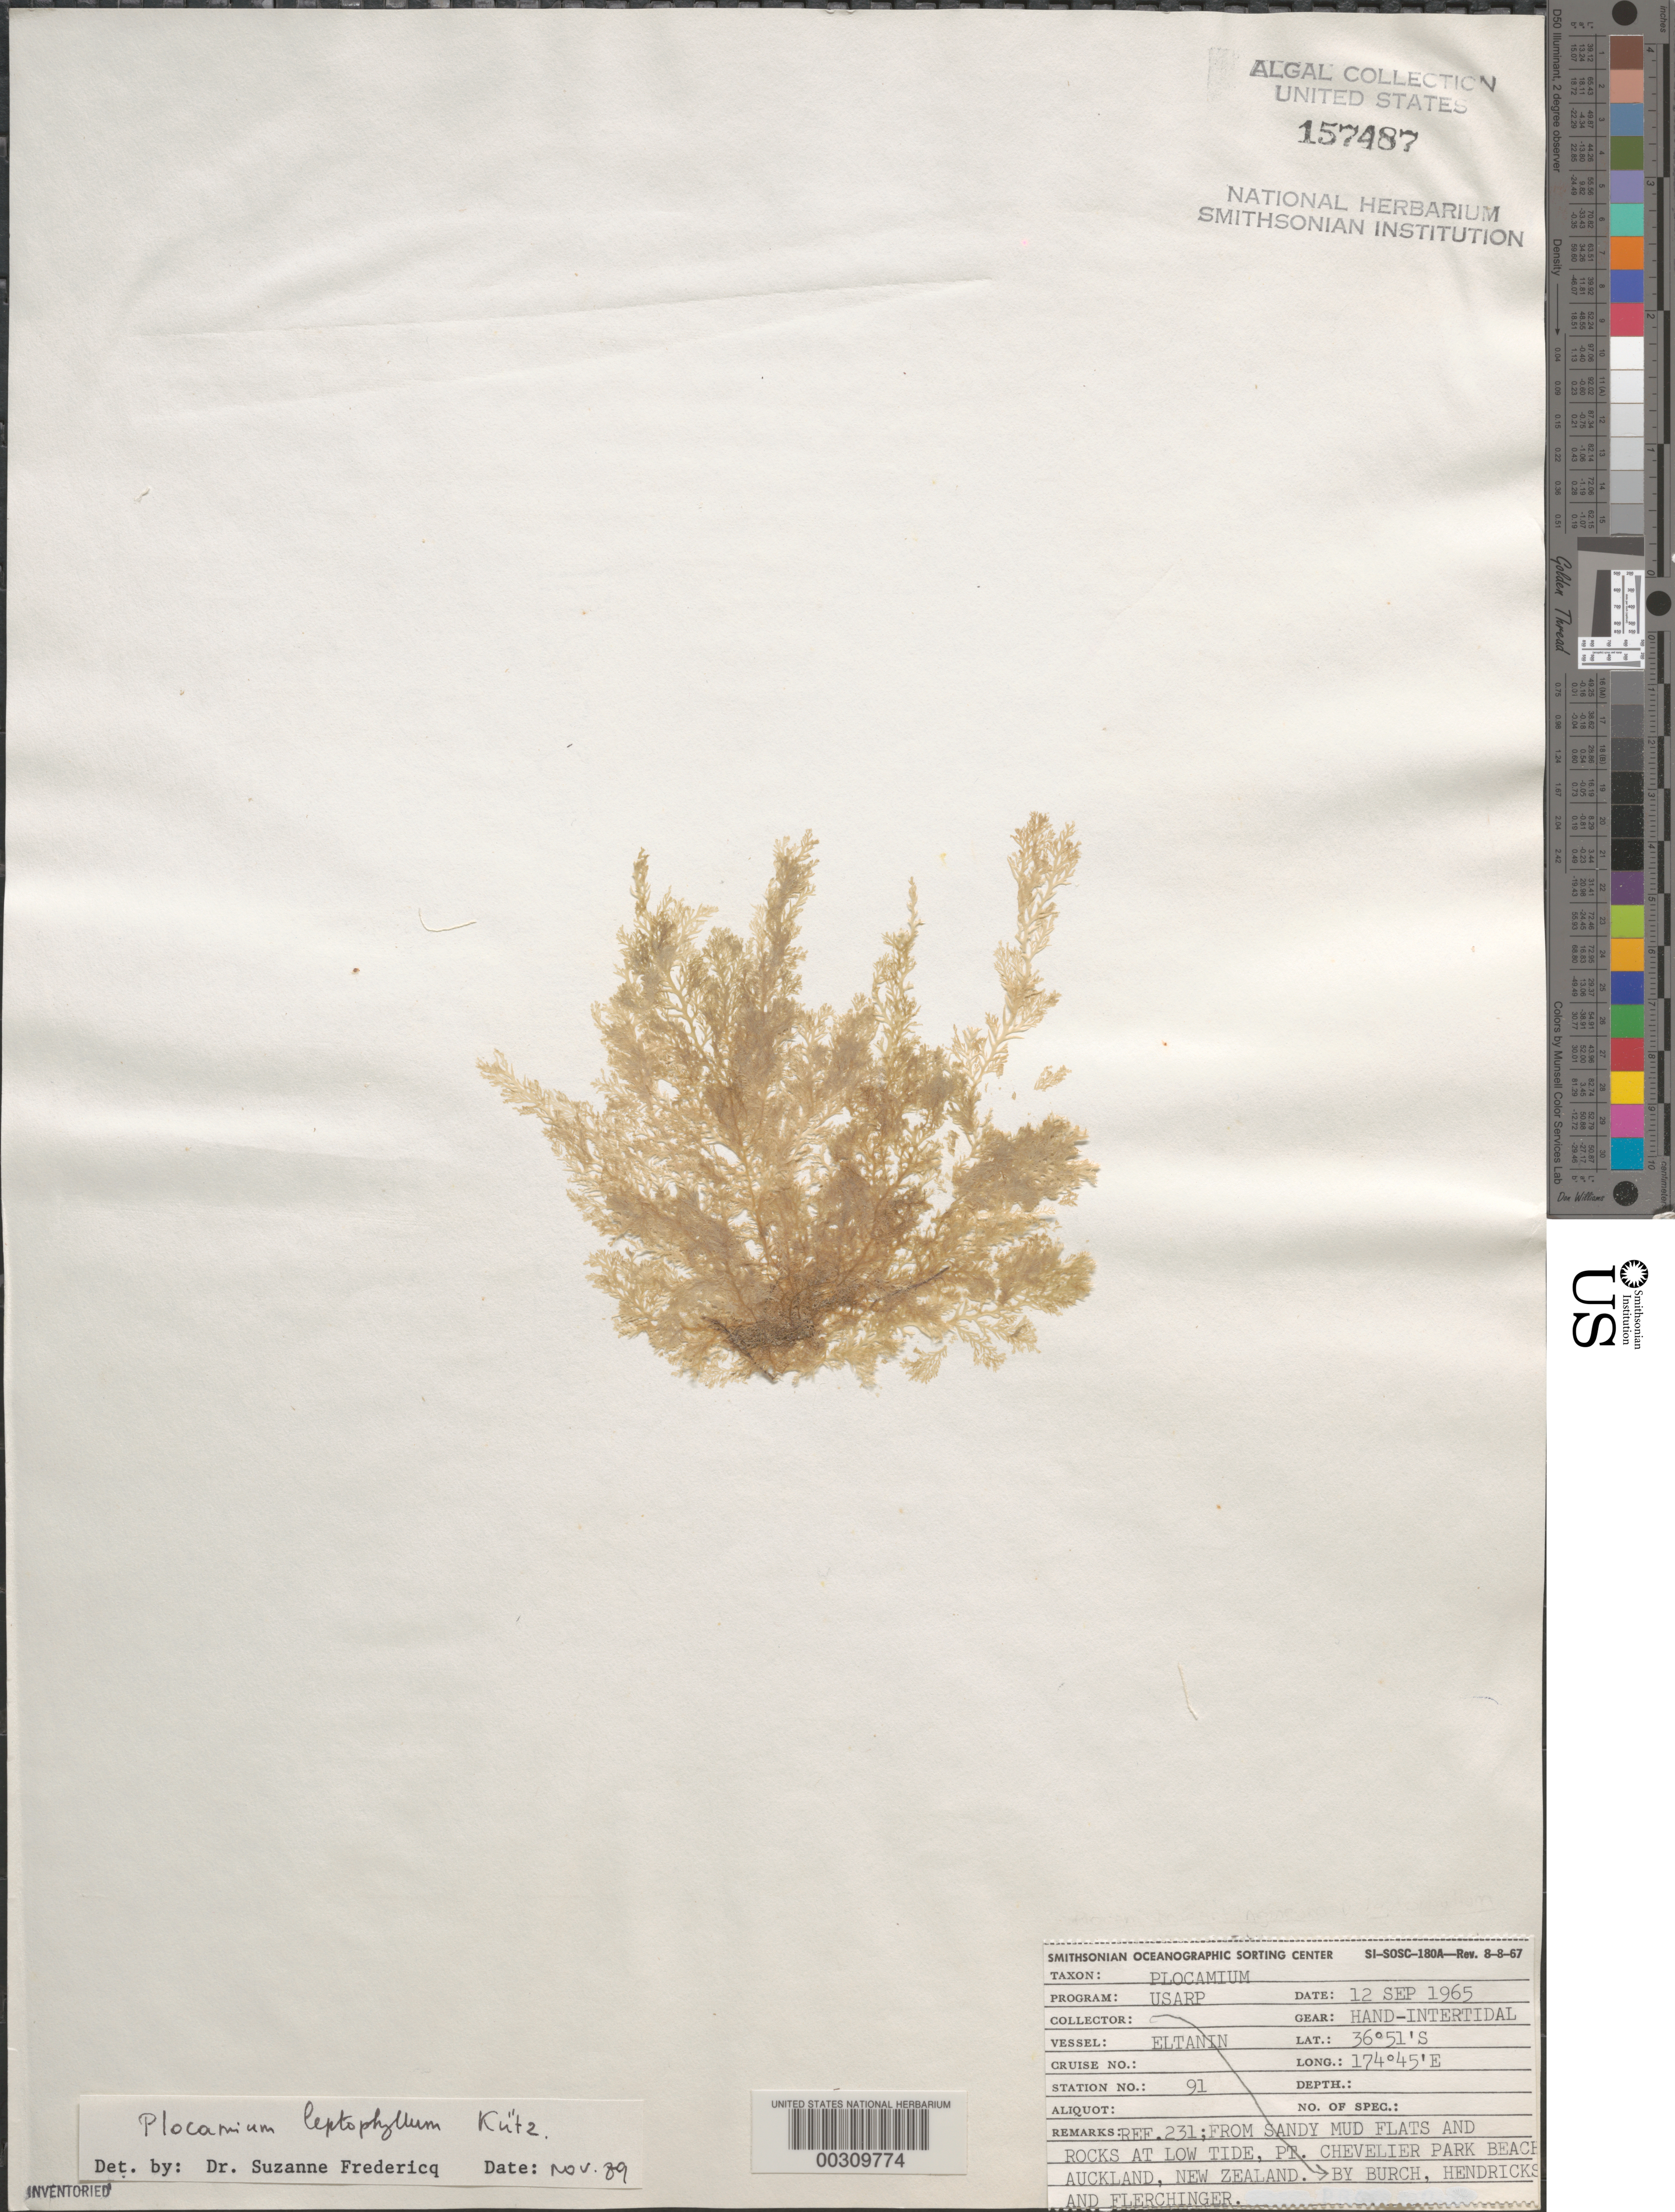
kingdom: Plantae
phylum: Rhodophyta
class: Florideophyceae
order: Plocamiales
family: Plocamiaceae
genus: Plocamium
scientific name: Plocamium leptophyllum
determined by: Fredericq, S.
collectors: -. Burch, -. Hendricks & -. Flerchinger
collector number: Station 91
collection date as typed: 12 Sep 1965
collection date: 1965-09-12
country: New Zealand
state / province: Auckland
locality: Auckland, point chevelier park beach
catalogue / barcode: US 157487